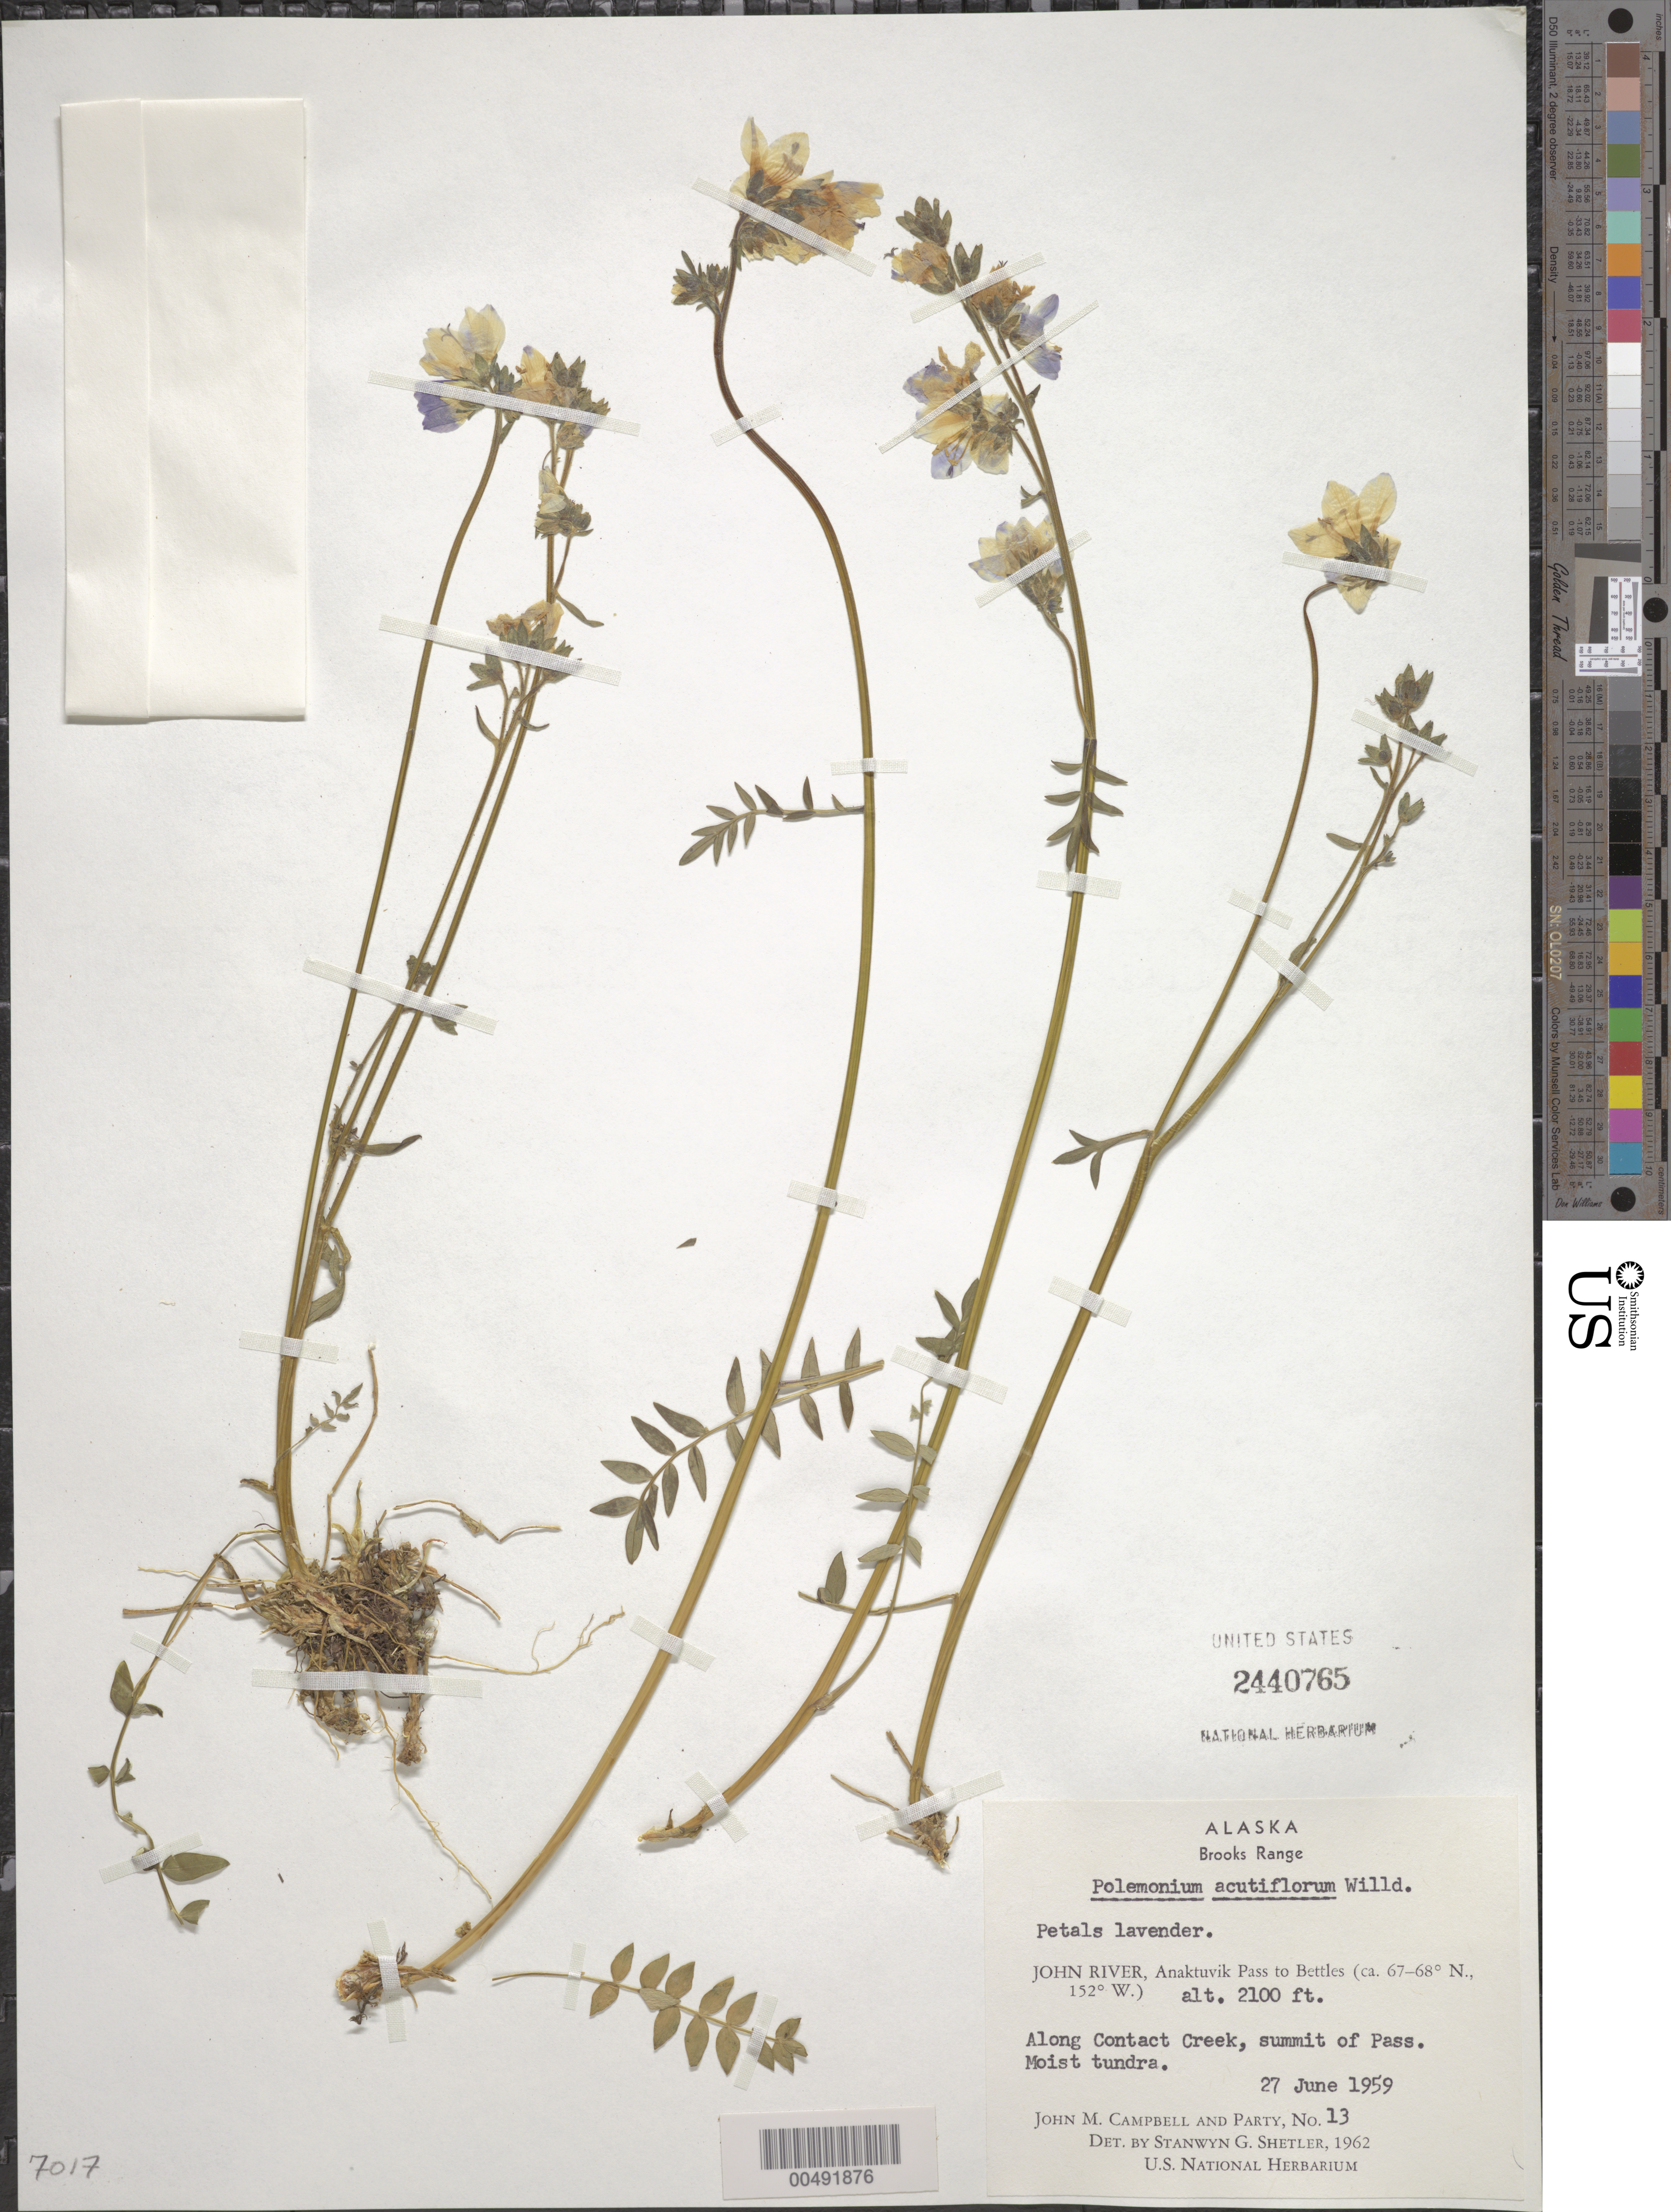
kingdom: Plantae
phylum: Tracheophyta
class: Magnoliopsida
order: Ericales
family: Polemoniaceae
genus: Polemonium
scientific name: Polemonium acutiflorum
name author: Willd.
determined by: Shetler, Stanwyn G., (US), NMNH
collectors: J. M. Campbell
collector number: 13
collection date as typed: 27 Jun 1959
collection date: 1959-06-27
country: United States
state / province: Alaska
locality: Brooks Range, John River, summit of Anaktuvuk Pass, along Contact Creek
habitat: moist tundra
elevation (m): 640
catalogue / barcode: US 2440765